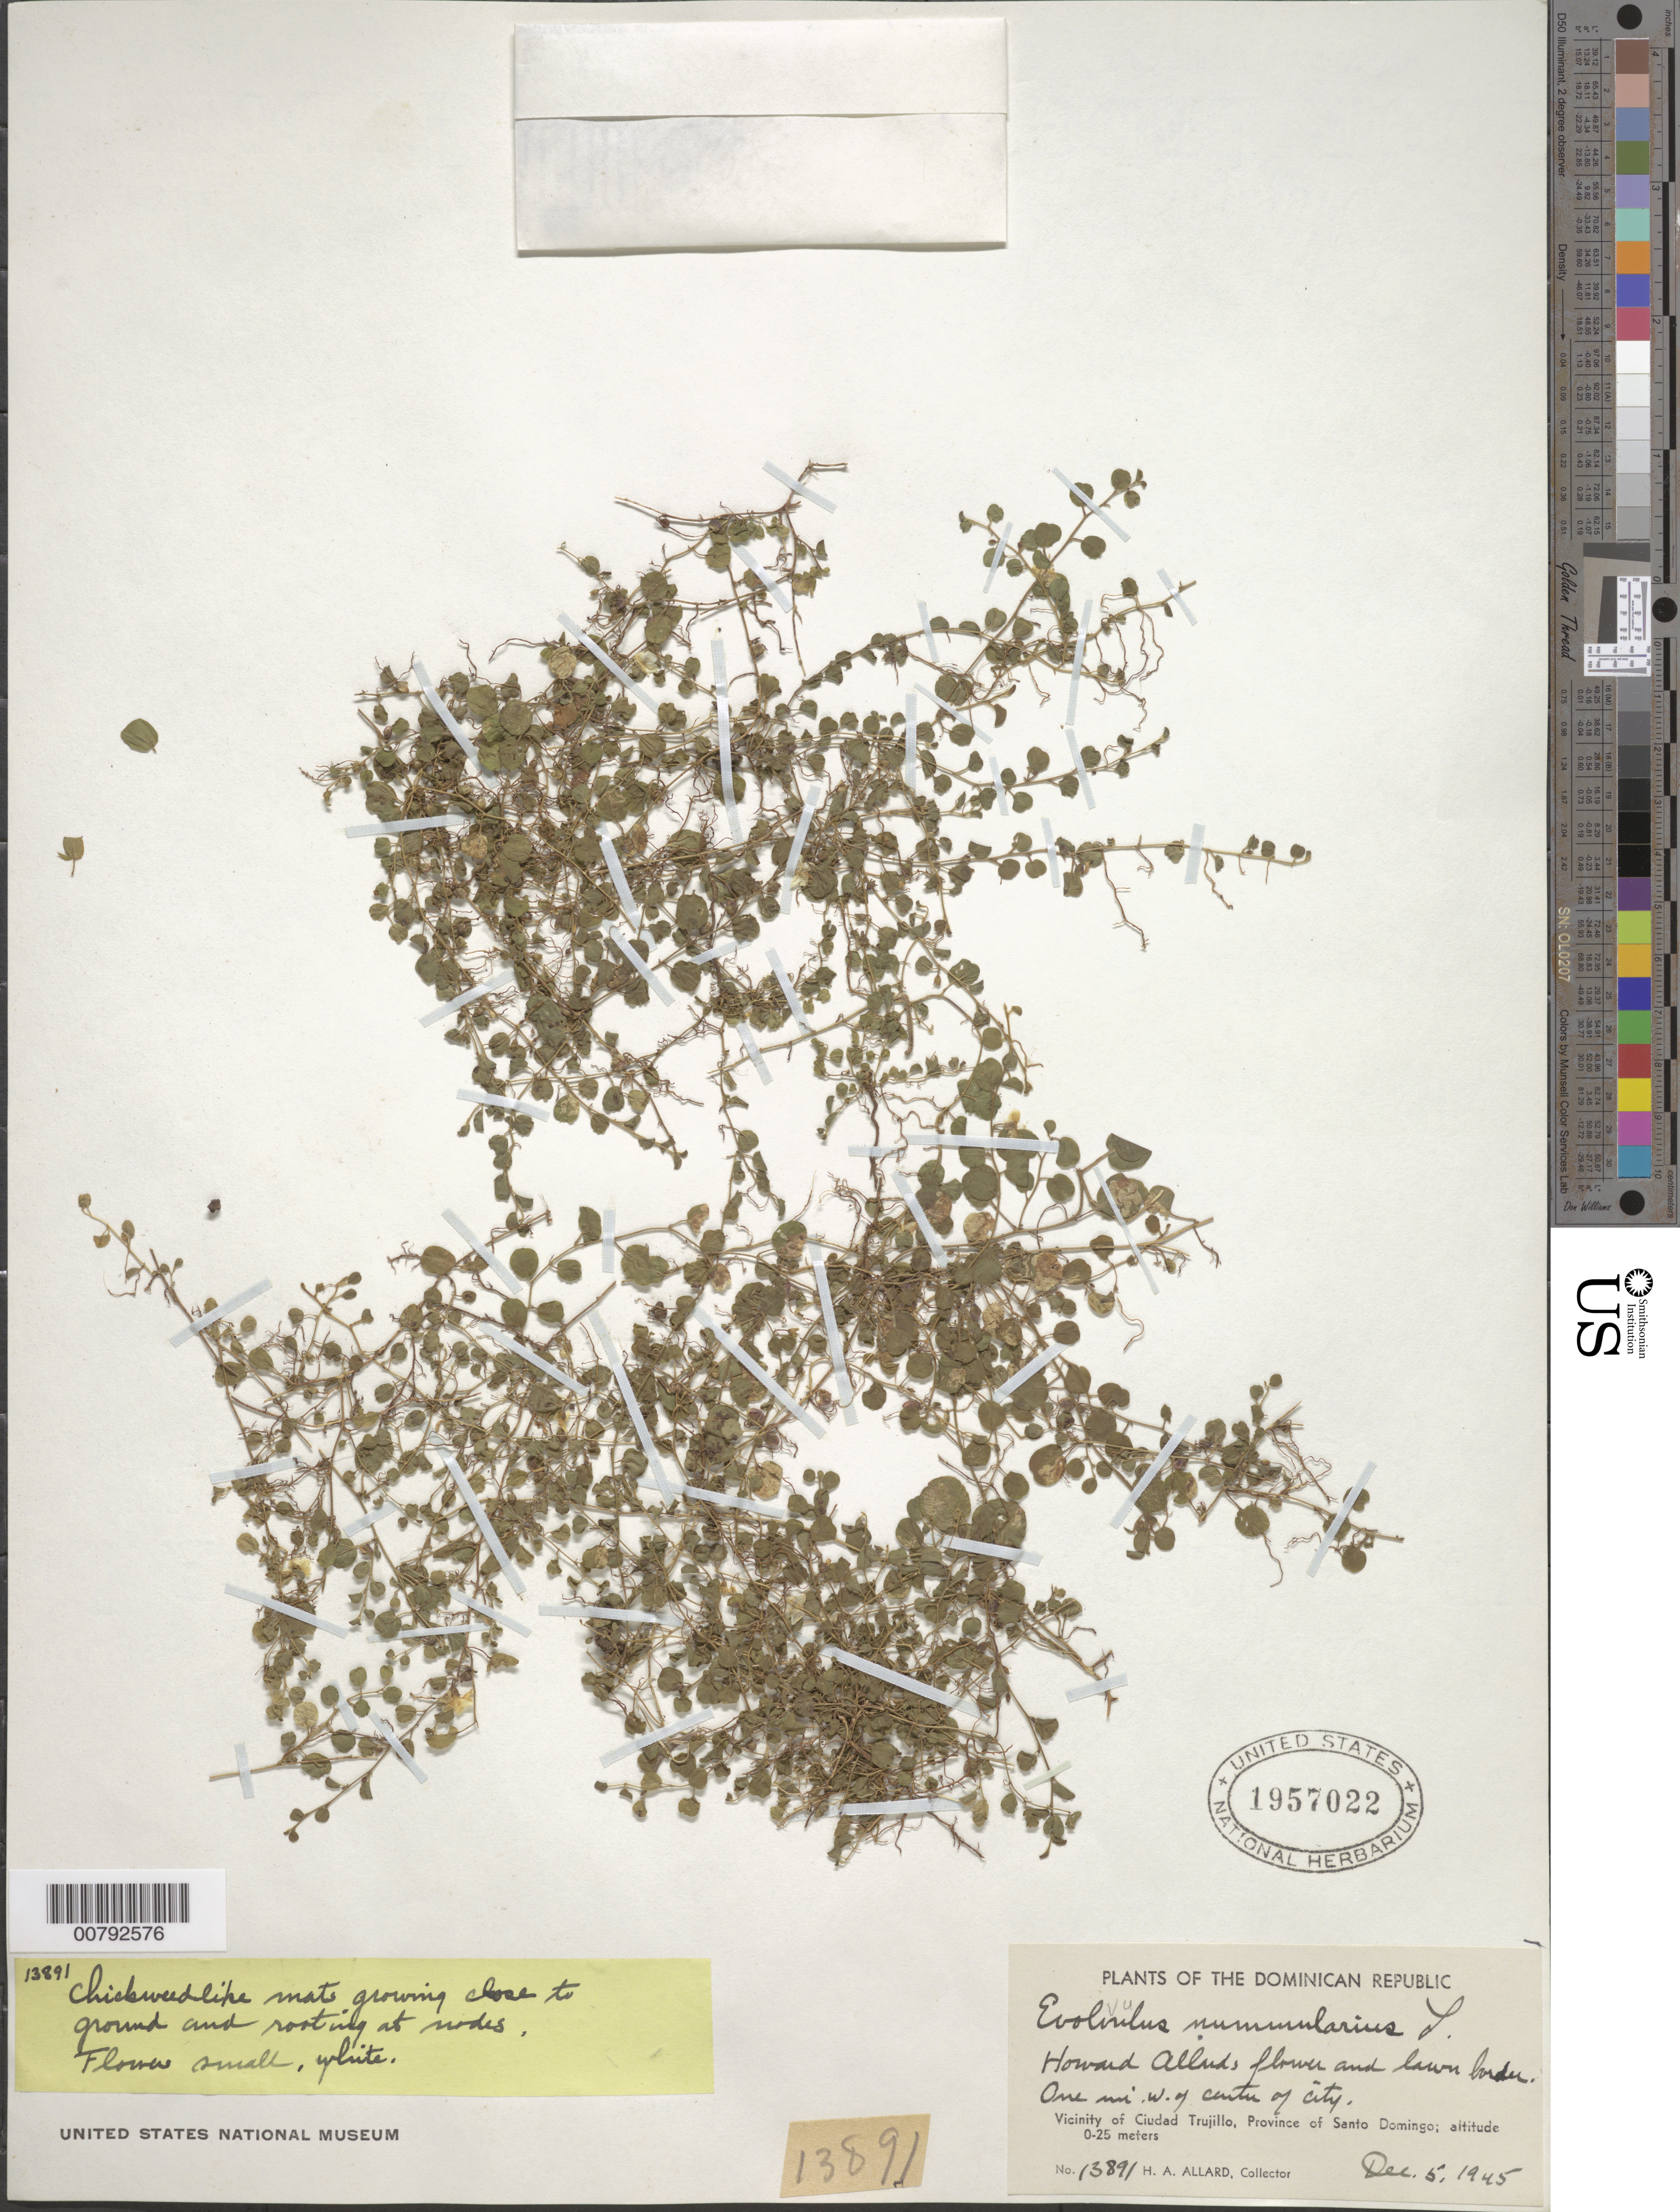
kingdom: Plantae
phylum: Tracheophyta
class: Magnoliopsida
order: Solanales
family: Convolvulaceae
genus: Evolvulus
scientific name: Evolvulus nummularius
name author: (L.) L.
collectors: H. A. Allard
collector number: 13891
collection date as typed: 05 Dec 1945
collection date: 1945-12-05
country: Dominican Republic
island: Hispaniola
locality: Province of Santo Domingo, vicinity of Ciudad Trujillo, Howard Allard's flower and lawn border, 1 mile W of center of city.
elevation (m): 0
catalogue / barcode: US 1957022